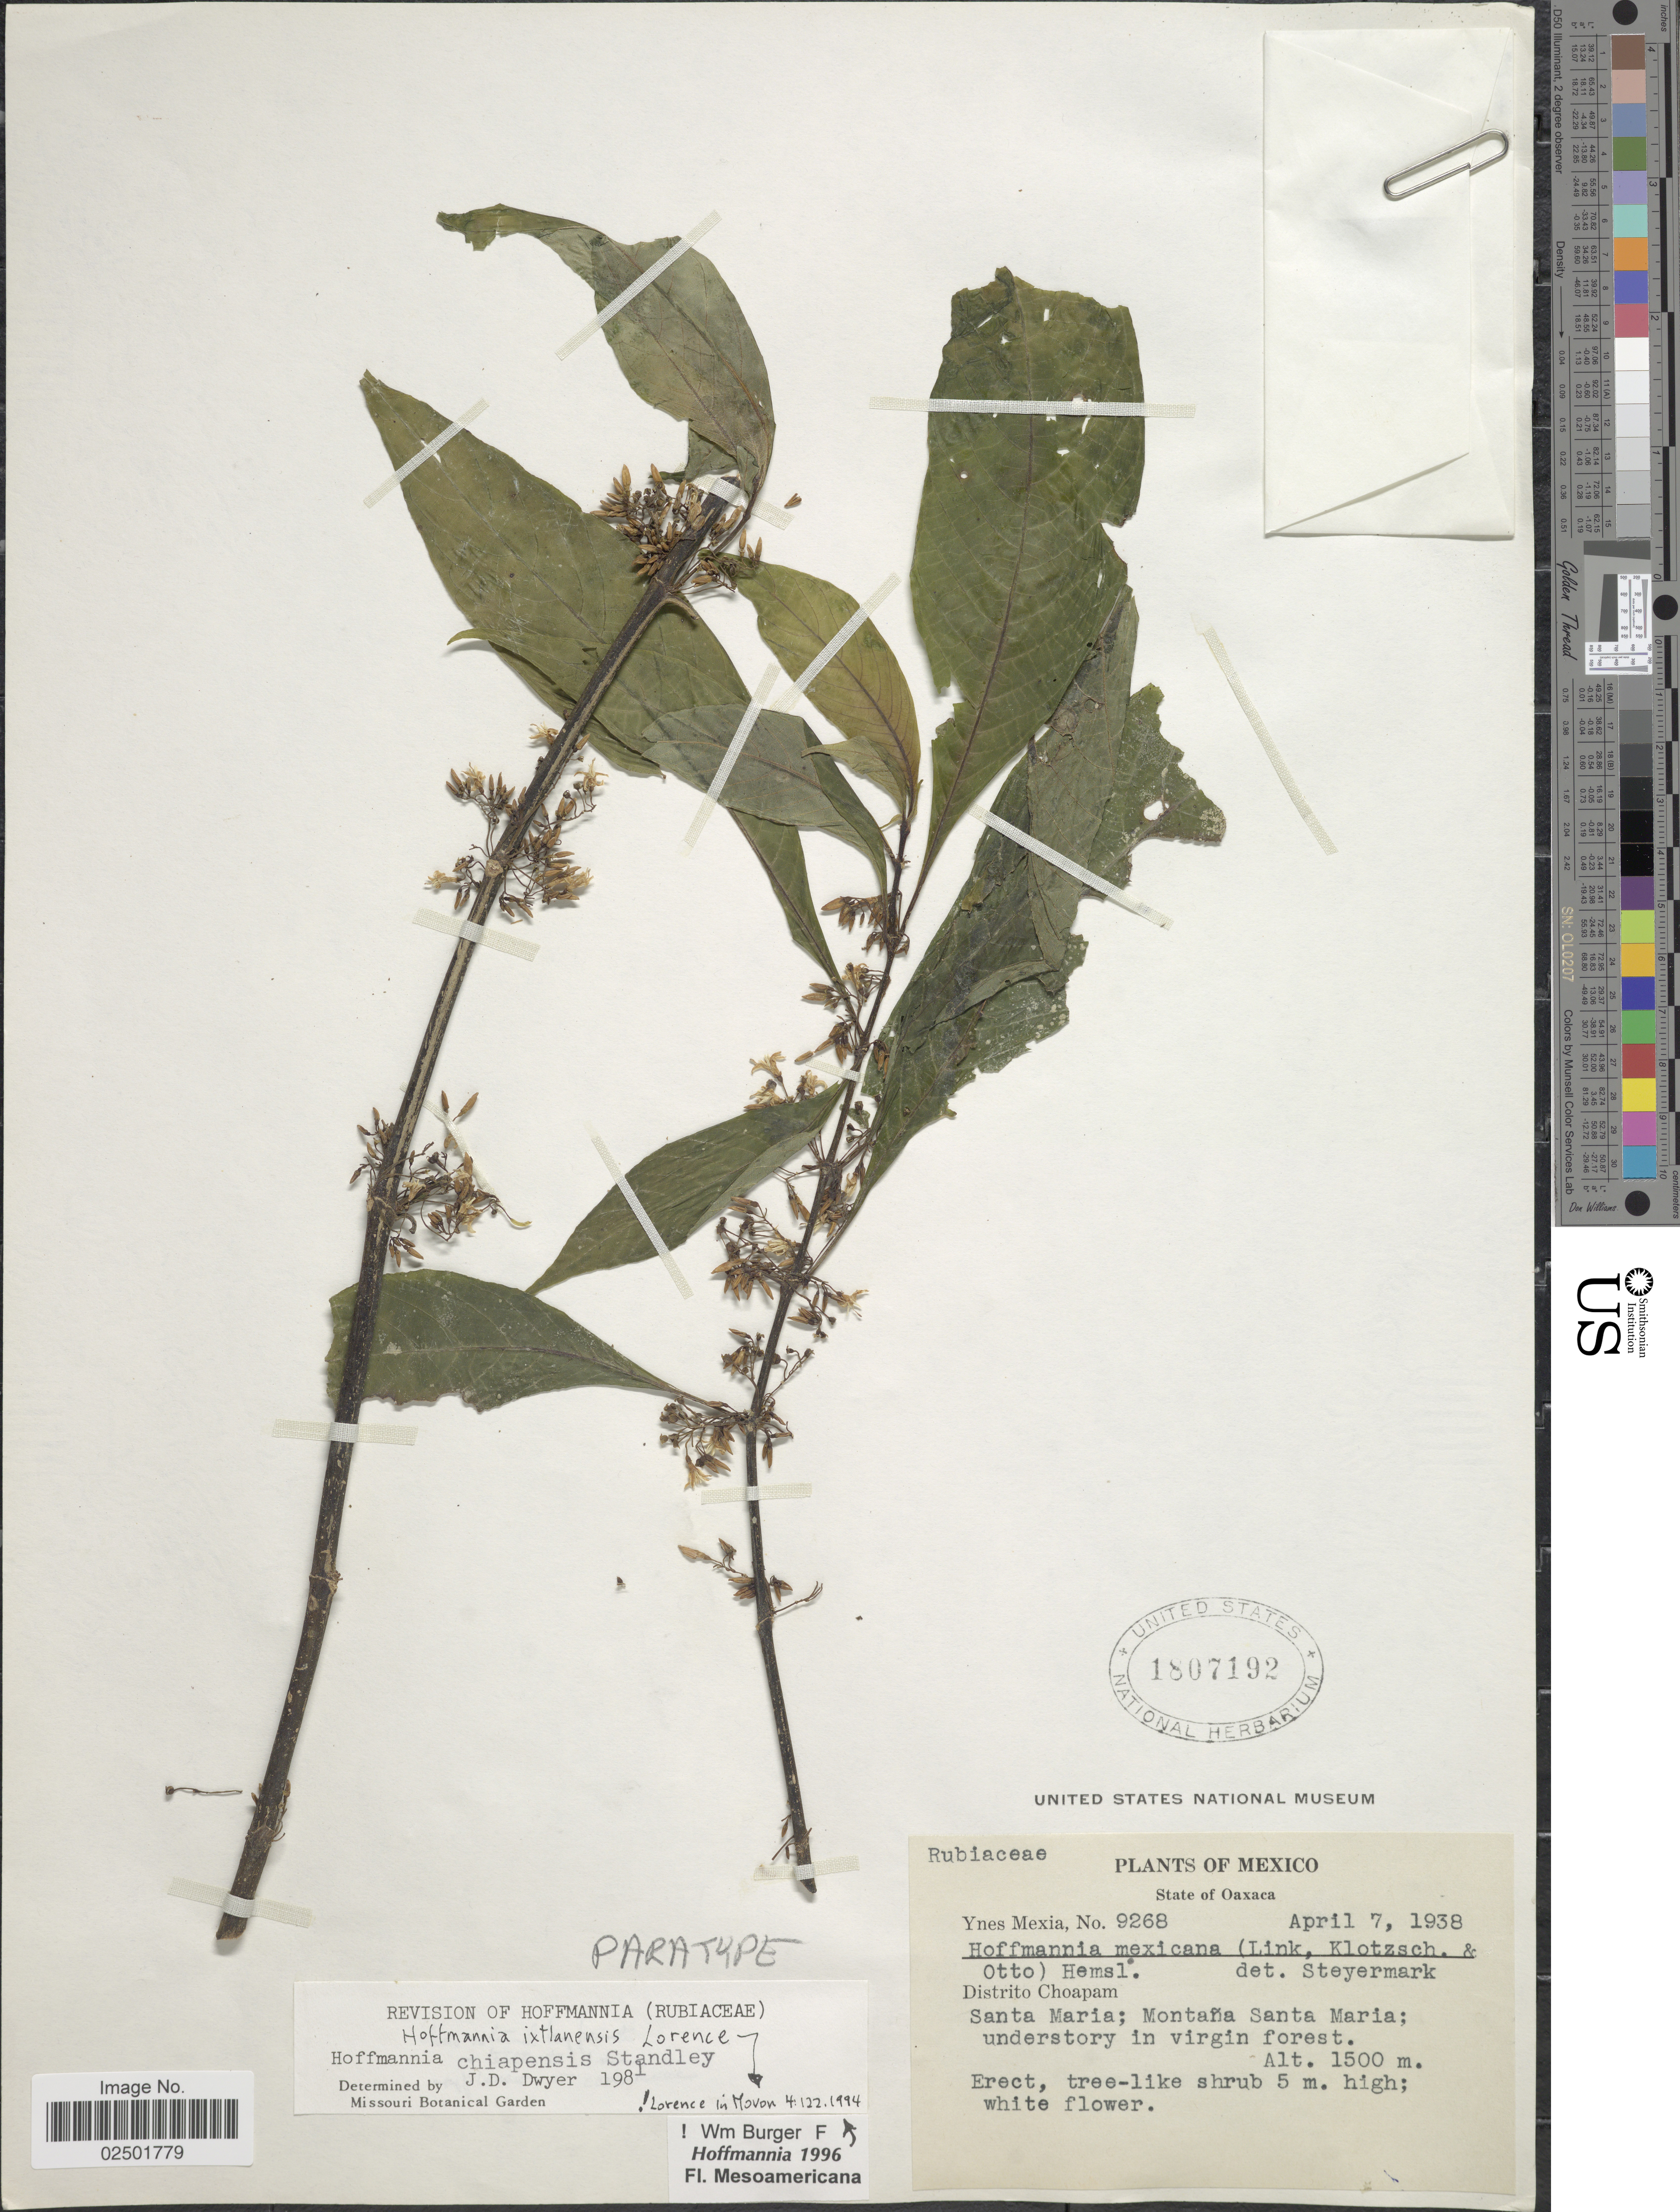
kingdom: Plantae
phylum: Tracheophyta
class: Magnoliopsida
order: Gentianales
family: Rubiaceae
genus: Hoffmannia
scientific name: Hoffmannia ixtlanensis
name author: Lorence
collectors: Y. Mexia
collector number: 9268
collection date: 1938-04-07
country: Mexico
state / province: Oaxaca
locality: Distrito Choapam, Santa Maria; Montaña Santa Maria; understory in virgin forest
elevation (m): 1500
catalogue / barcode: US 1807192